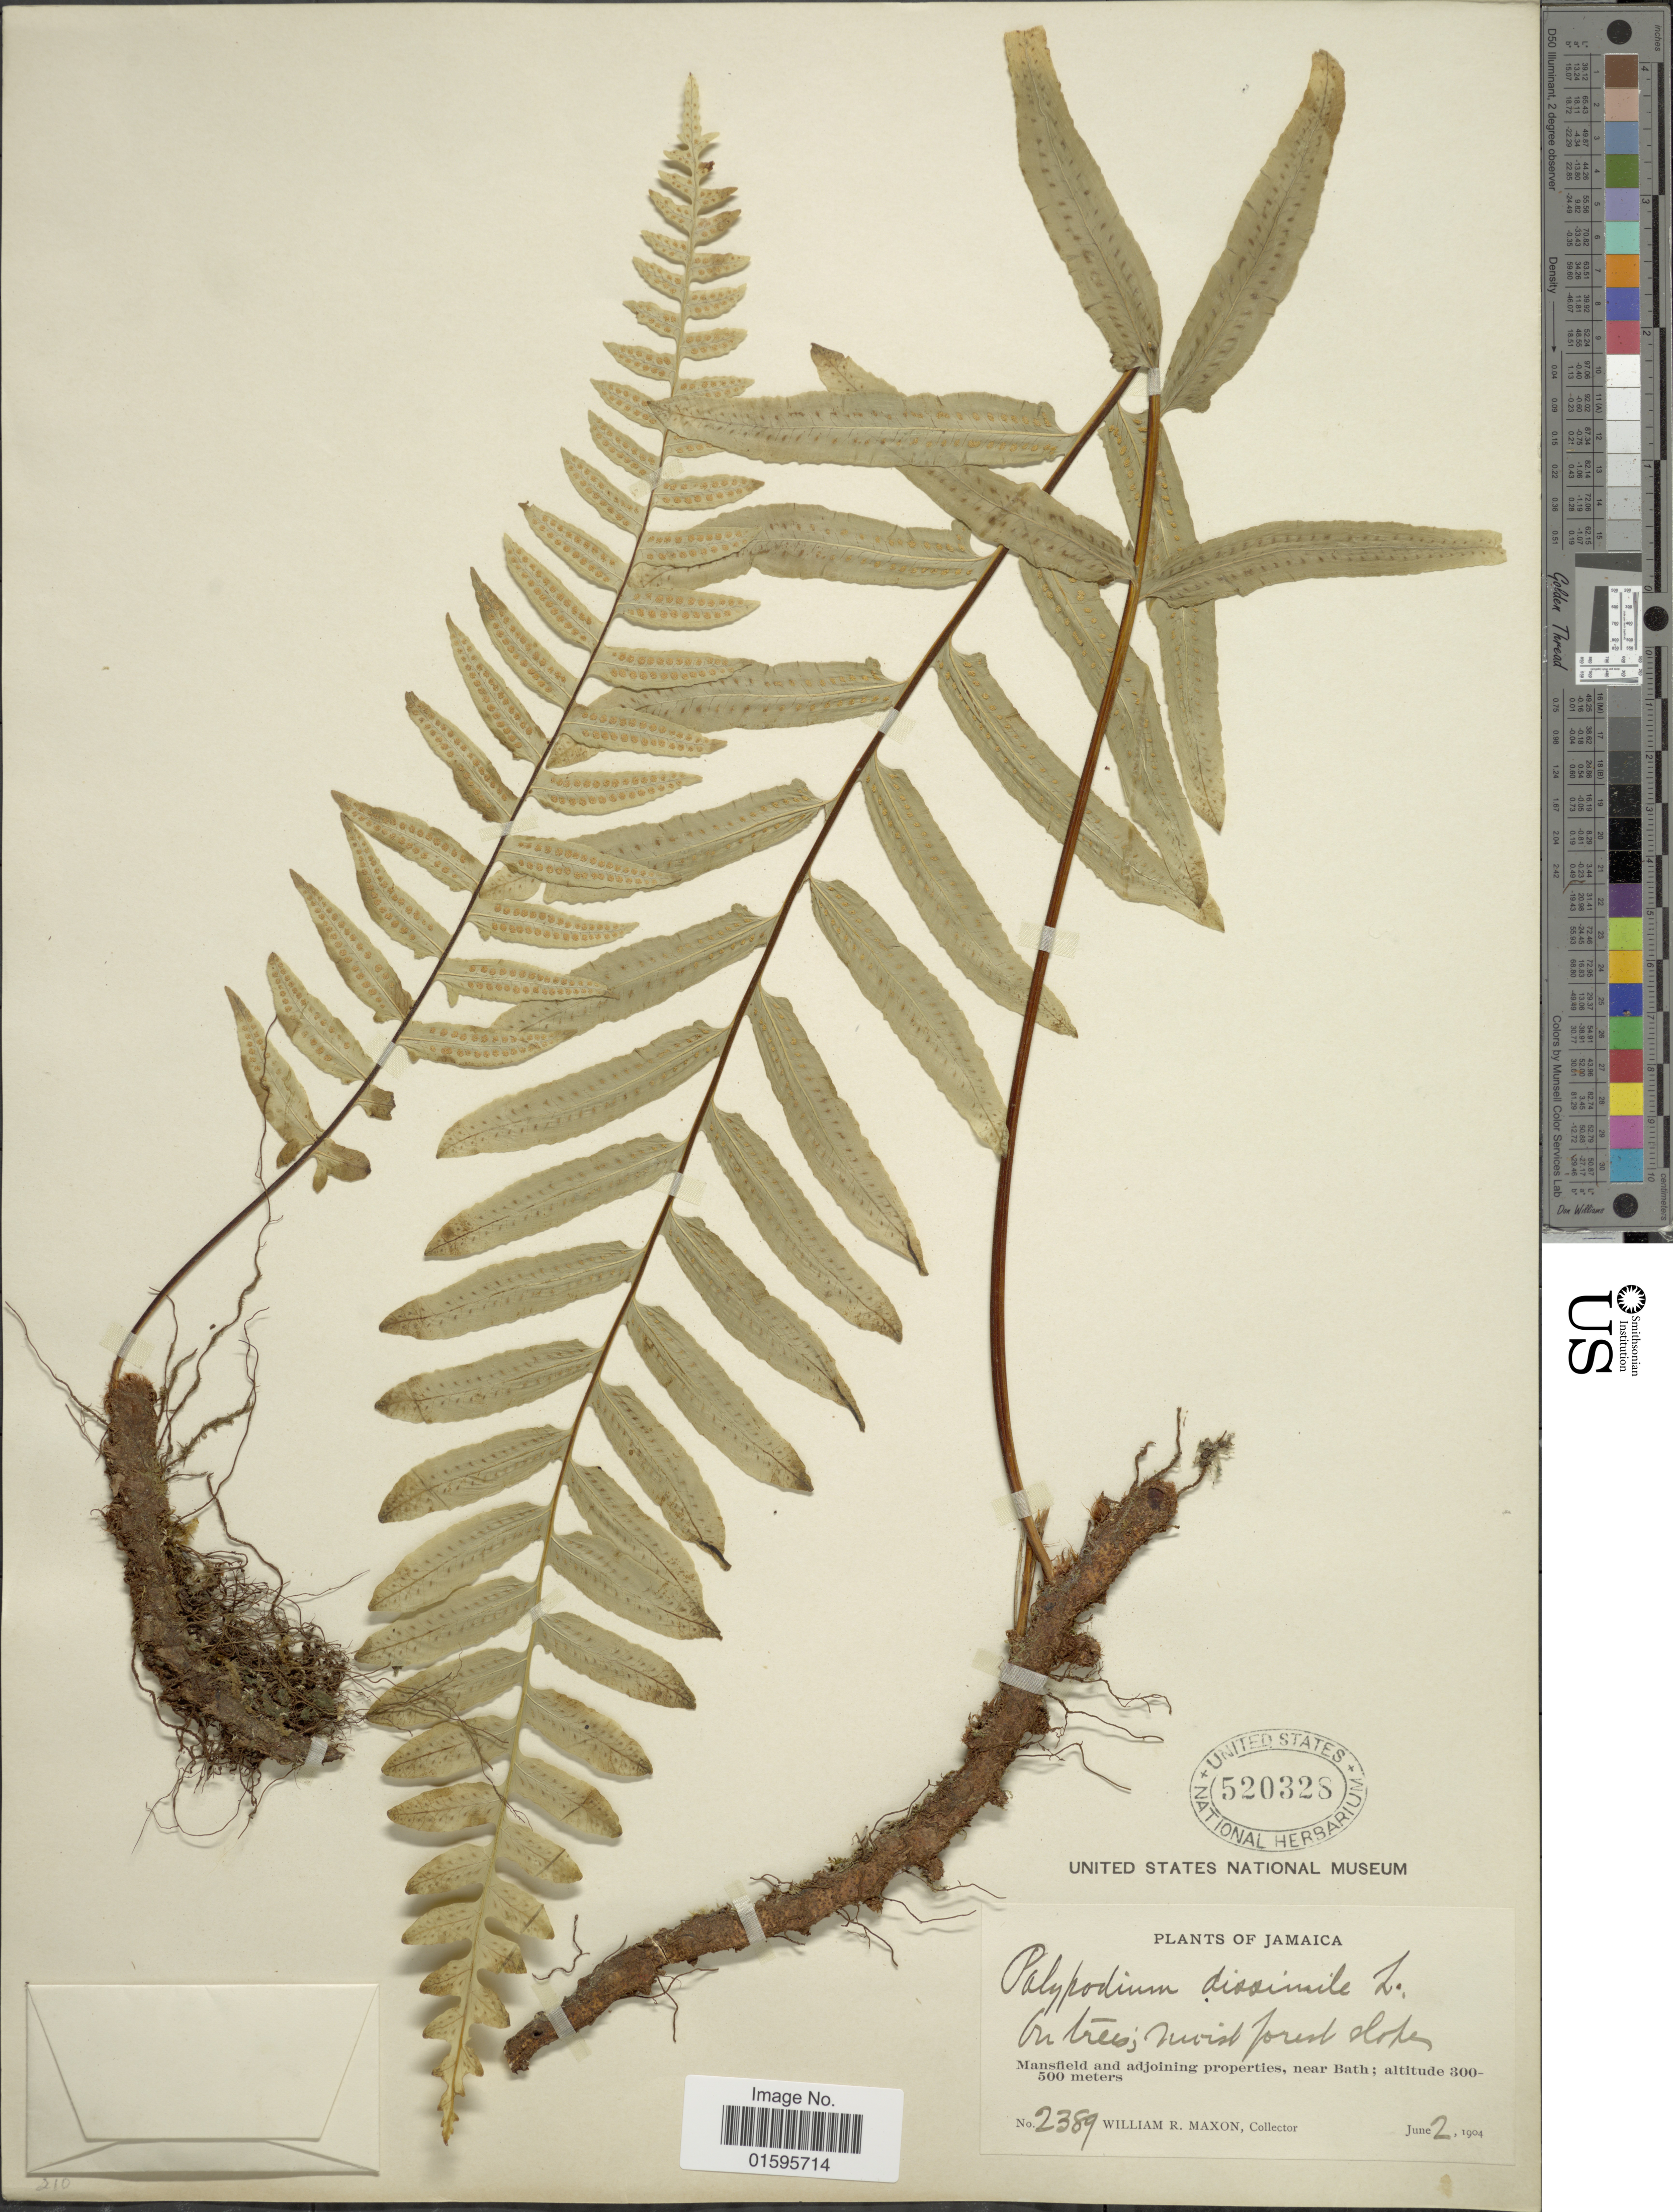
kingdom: Plantae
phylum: Tracheophyta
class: Polypodiopsida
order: Polypodiales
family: Polypodiaceae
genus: Polypodium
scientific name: Polypodium dulce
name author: Poir.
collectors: W. R. Maxon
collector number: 2389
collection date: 1904-06-02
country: Jamaica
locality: Mansfield and adjoining properties, near Bath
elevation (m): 300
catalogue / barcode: US 520328